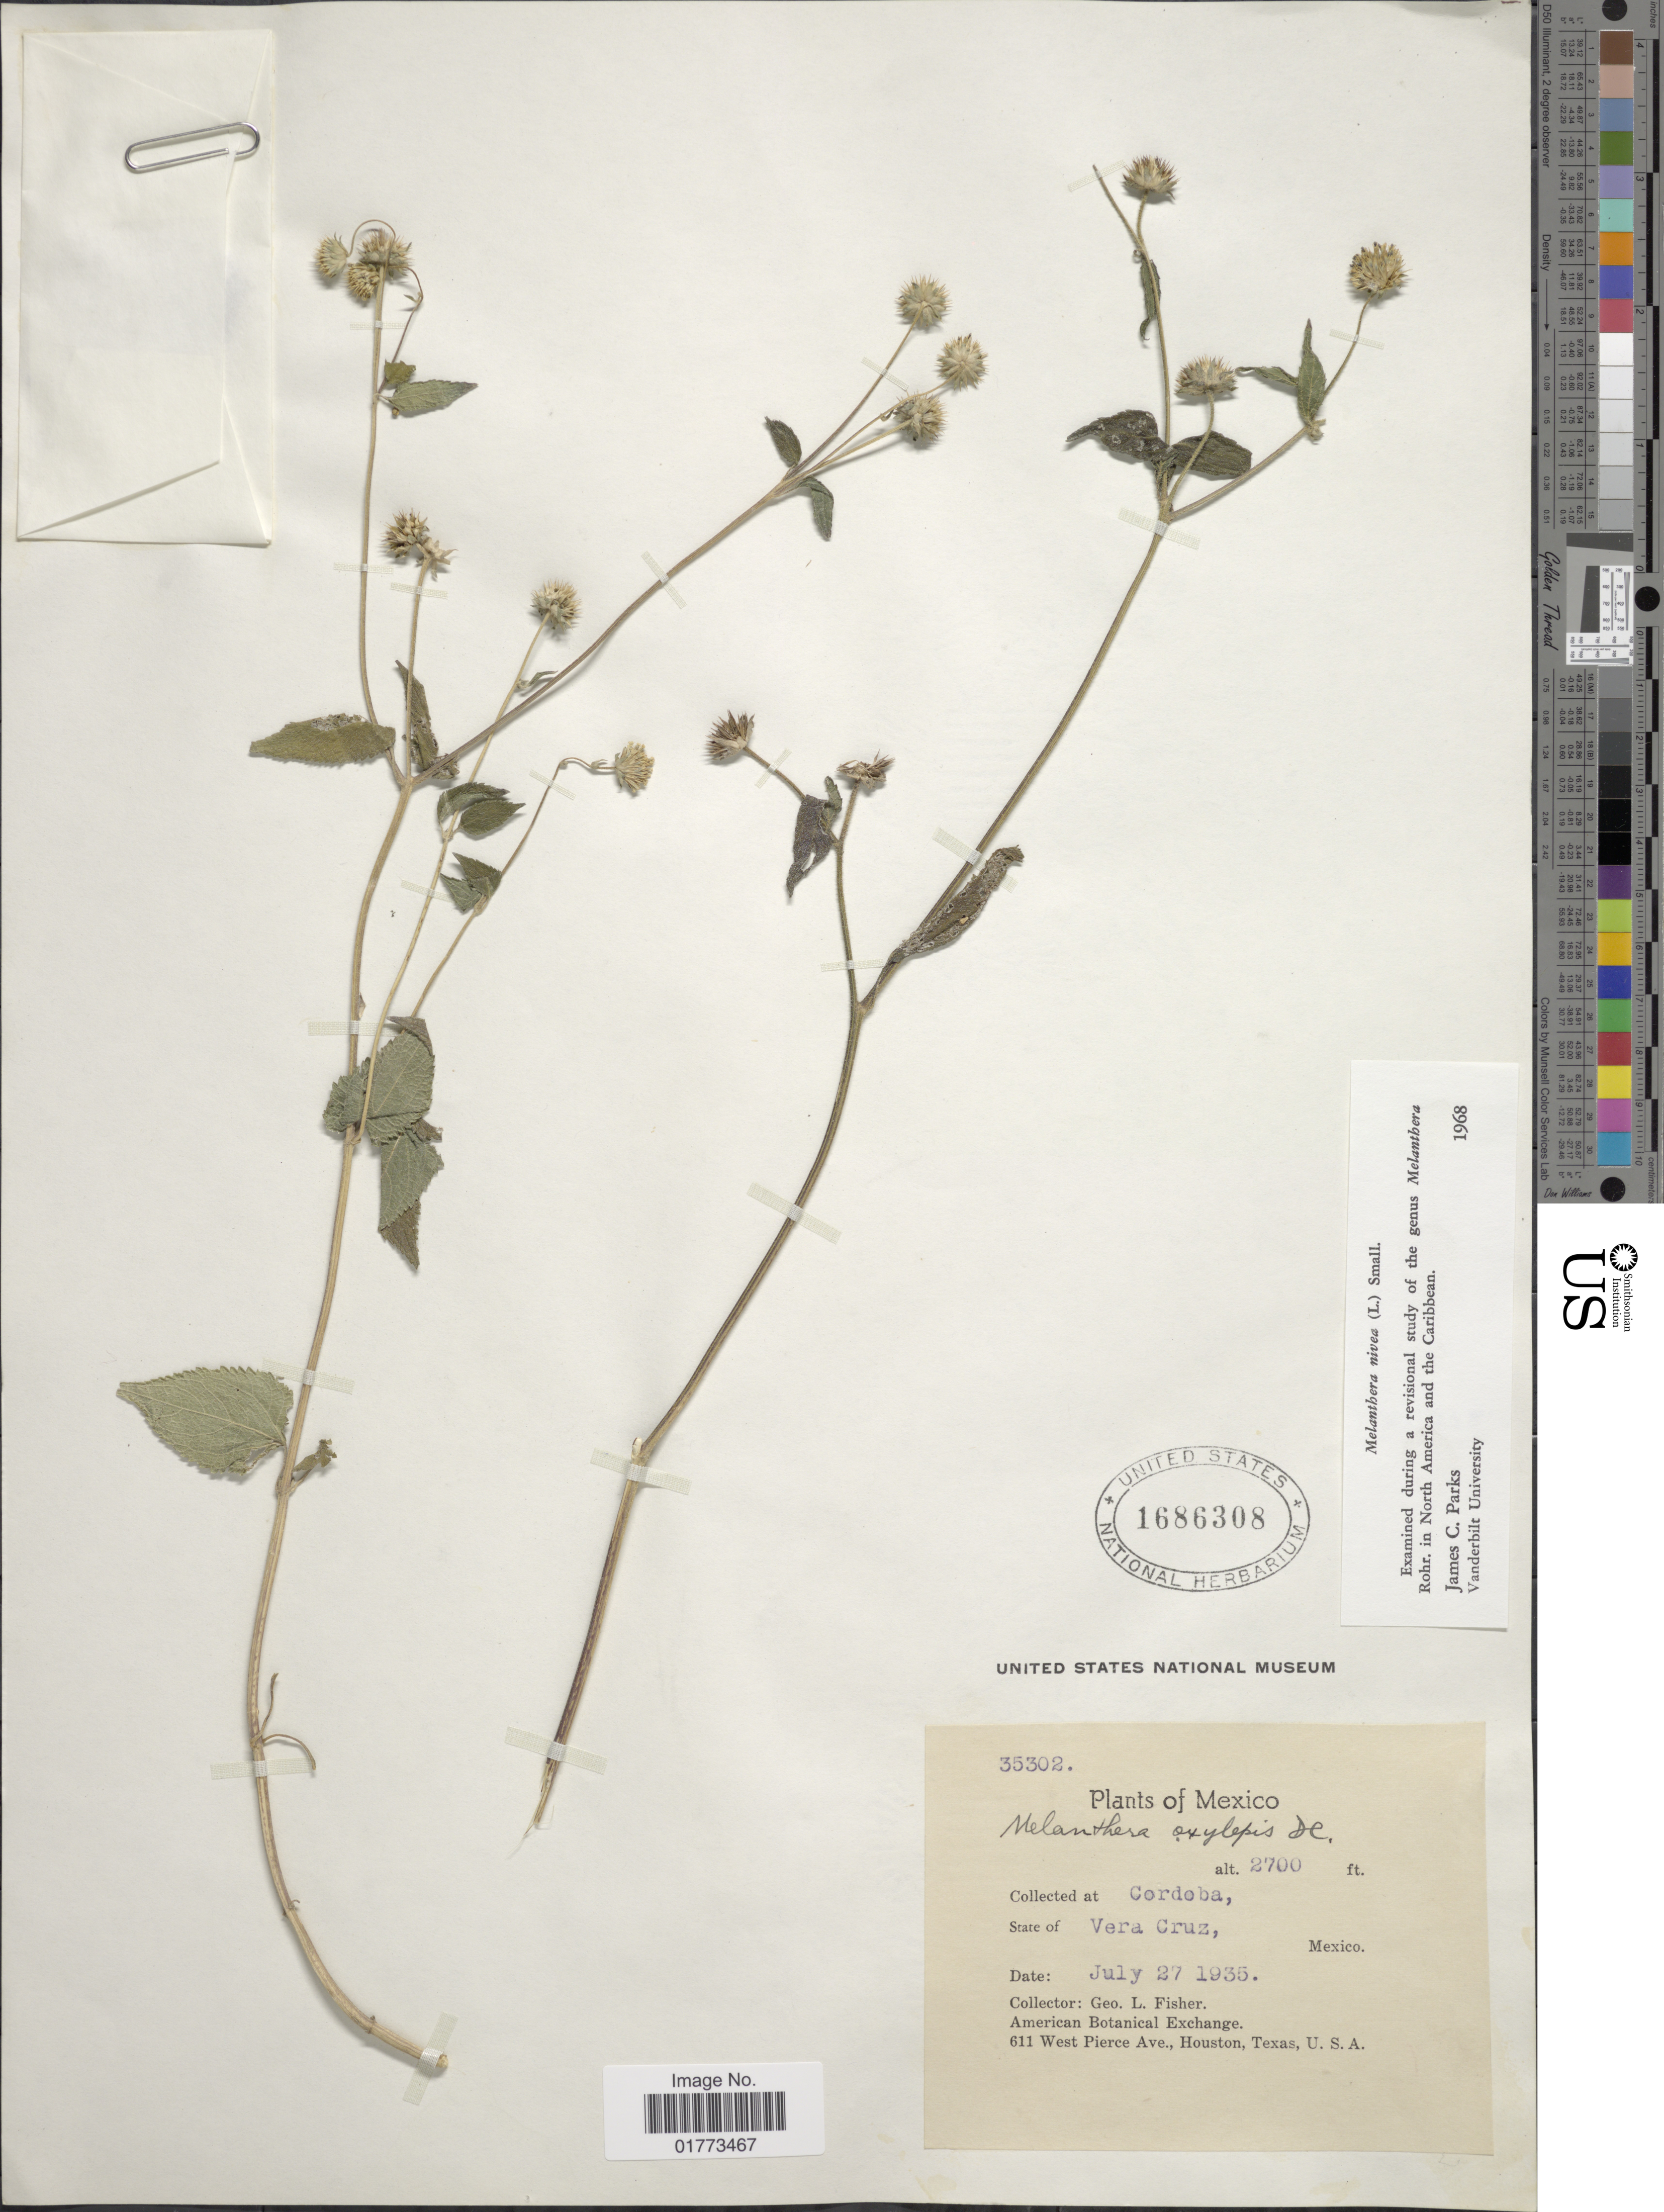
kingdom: Plantae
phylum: Tracheophyta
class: Magnoliopsida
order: Asterales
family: Asteraceae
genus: Melanthera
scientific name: Melanthera nivea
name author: (L.) Small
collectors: G. L. Fisher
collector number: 35302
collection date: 1935-07-27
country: Mexico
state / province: Veracruz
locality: At Cordoba, Vera Cruz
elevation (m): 823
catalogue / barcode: US 1686308